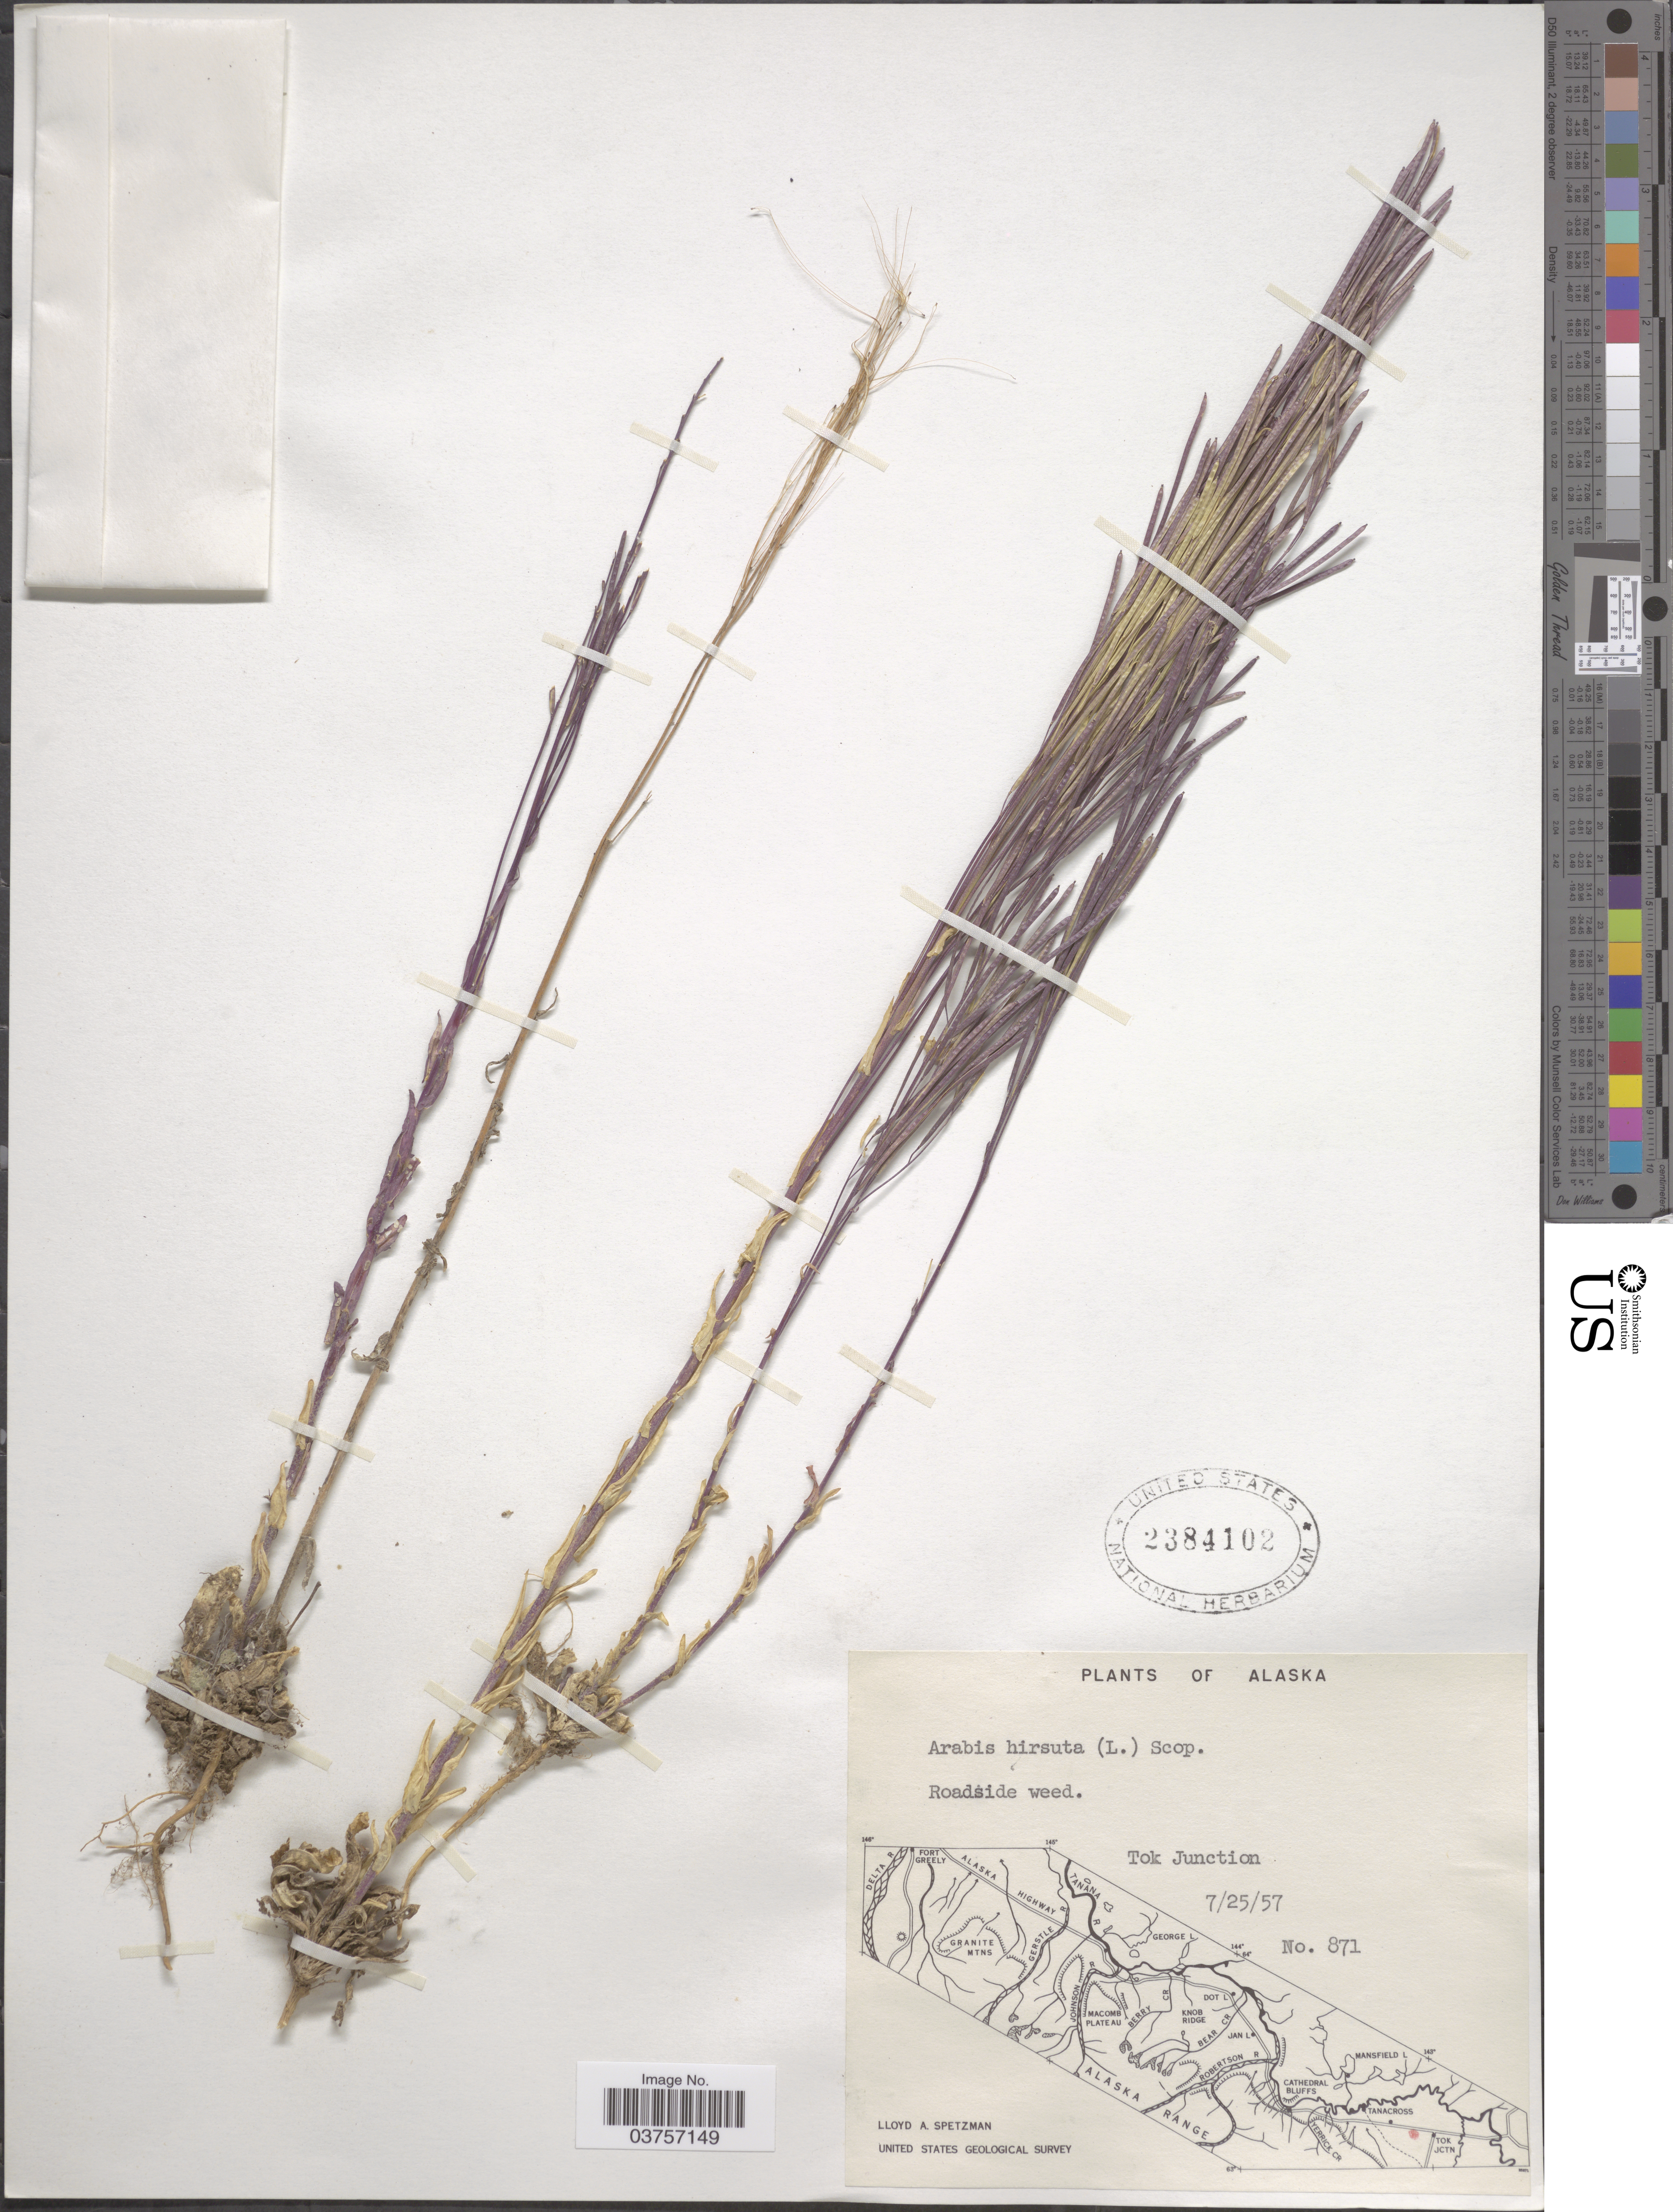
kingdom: Plantae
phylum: Tracheophyta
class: Magnoliopsida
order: Brassicales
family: Brassicaceae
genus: Arabis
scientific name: Arabis hirsuta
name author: (L.) Scop.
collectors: L. Spetzman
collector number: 871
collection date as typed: Transcribed d/m/y: 25/7/57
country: United States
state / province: Alaska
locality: Tok Junction.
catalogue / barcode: US 2384102